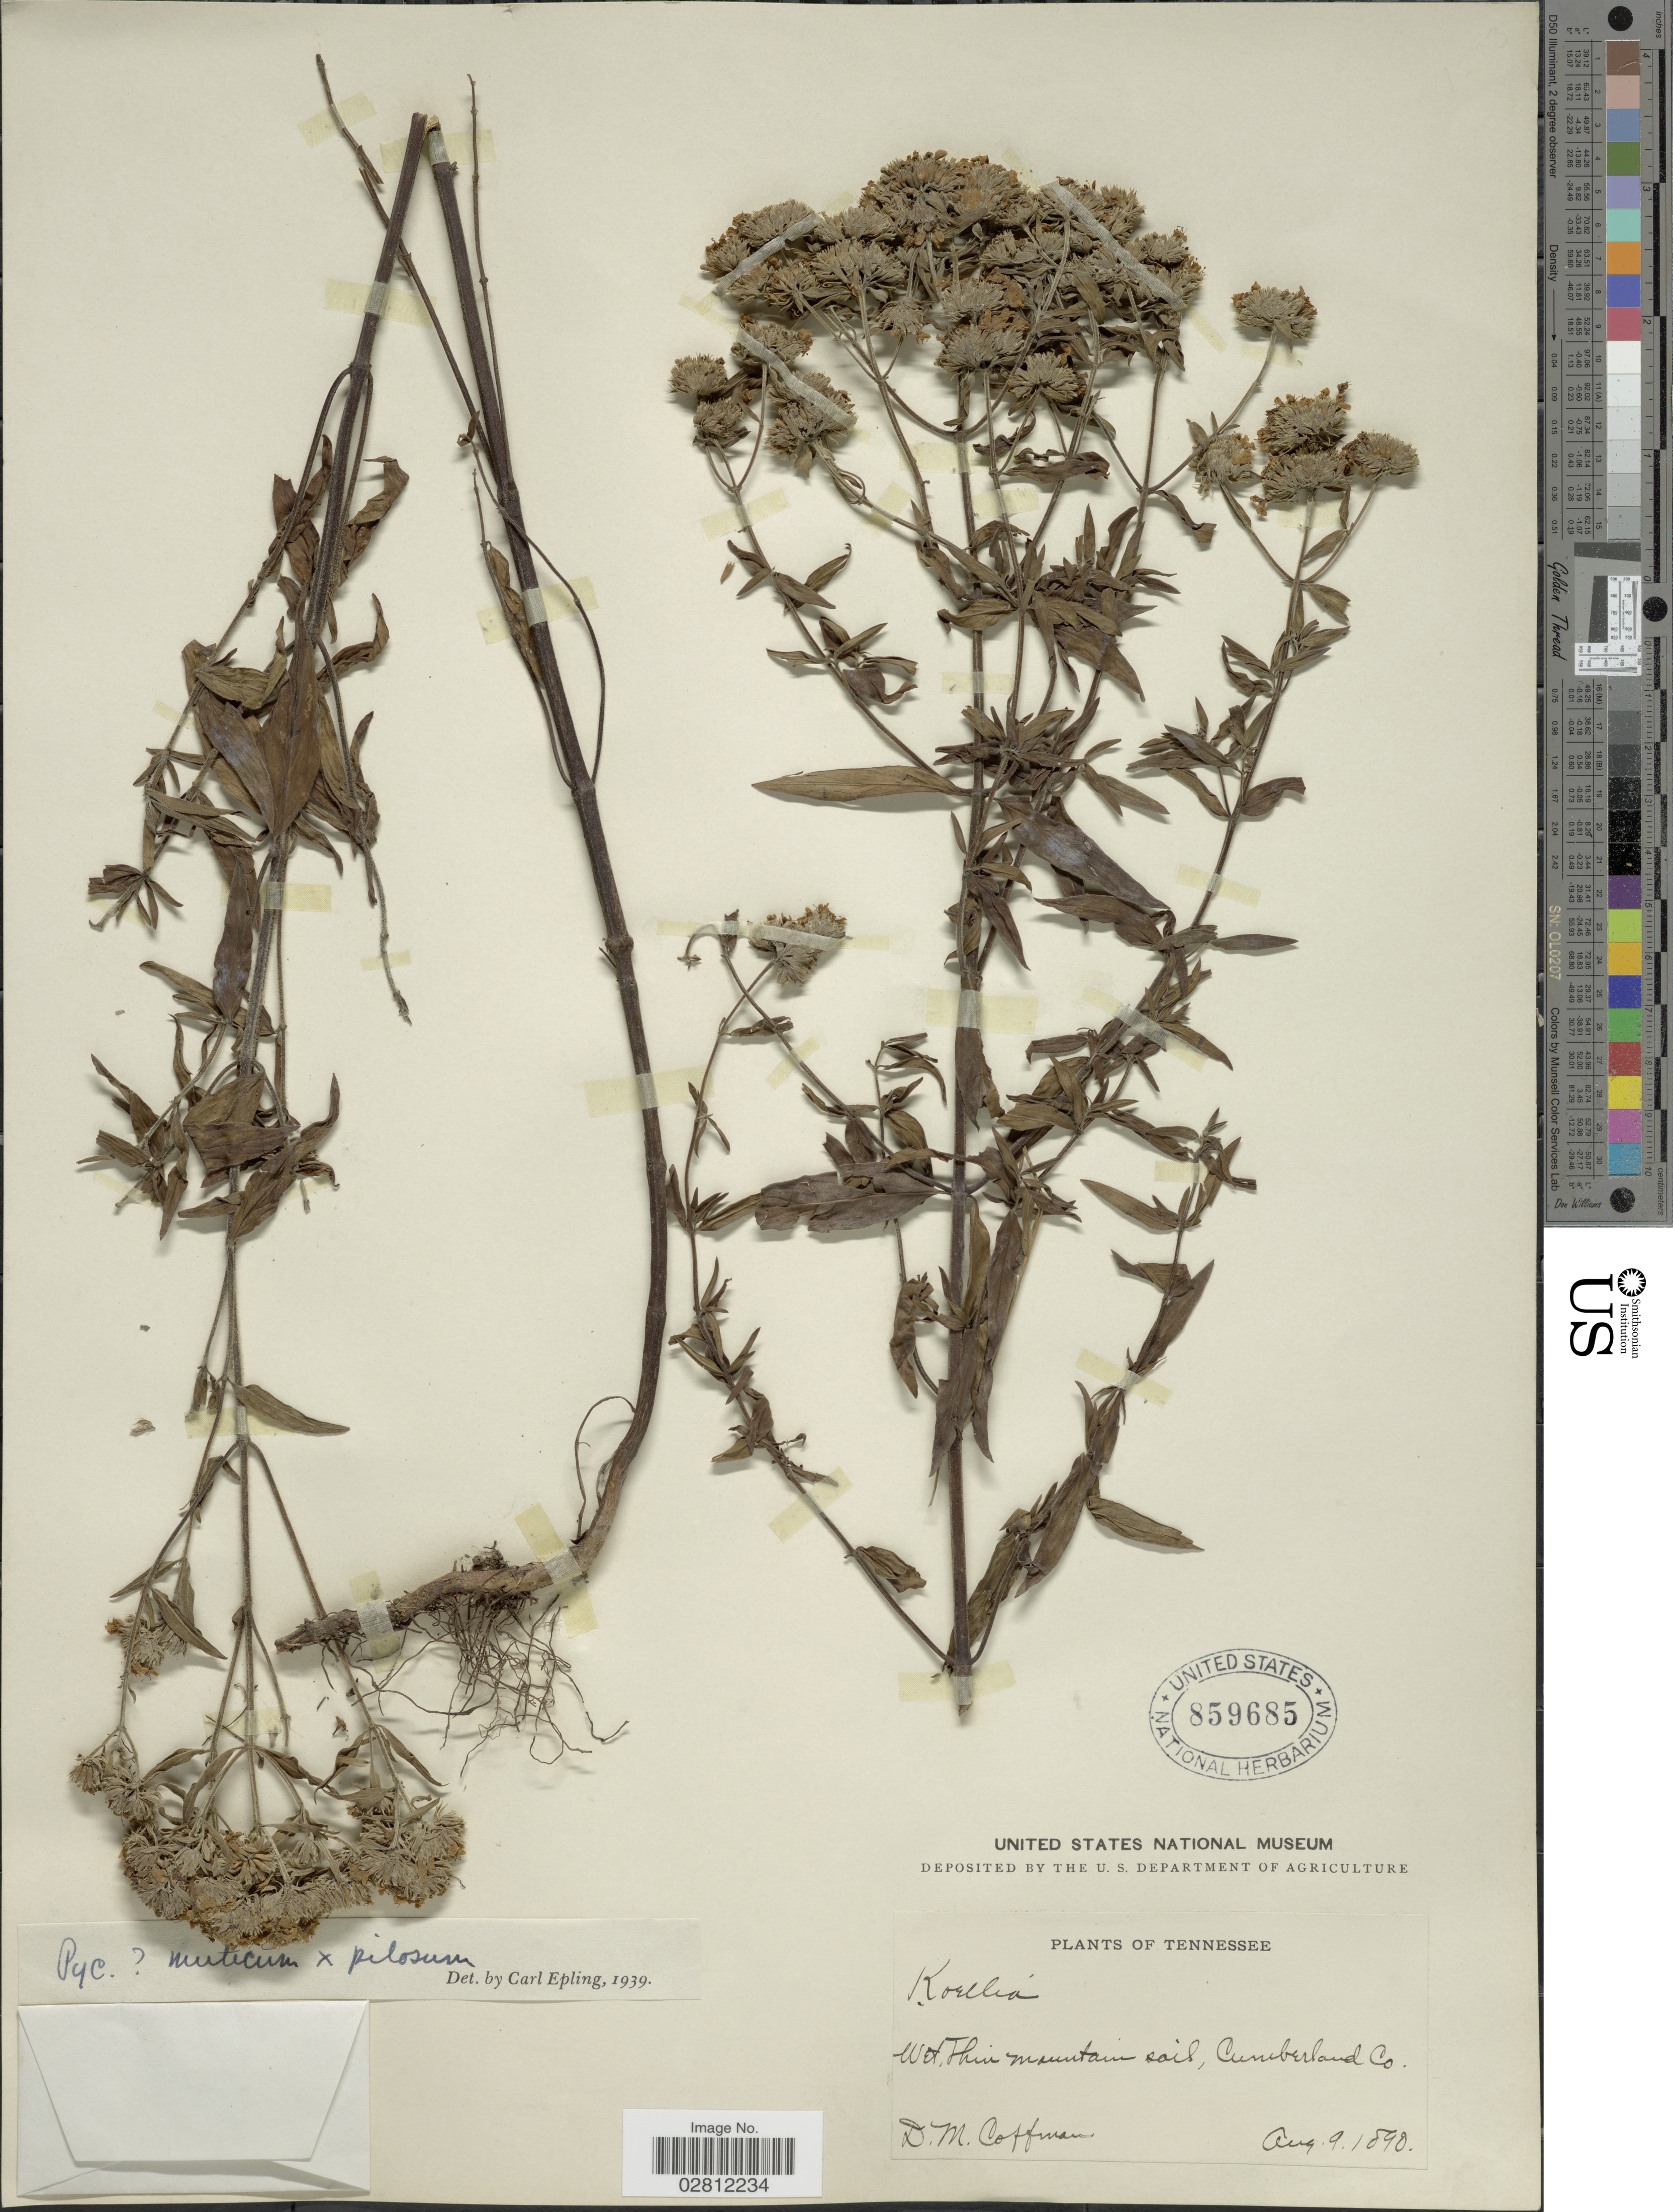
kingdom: Plantae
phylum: Tracheophyta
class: Magnoliopsida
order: Lamiales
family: Lamiaceae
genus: Pycnanthemum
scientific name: Pycnanthemum pilosum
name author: Nutt.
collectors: D. M. Coffman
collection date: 1890-08-09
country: United States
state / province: Tennessee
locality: Cumberland Co.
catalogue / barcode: US 859685